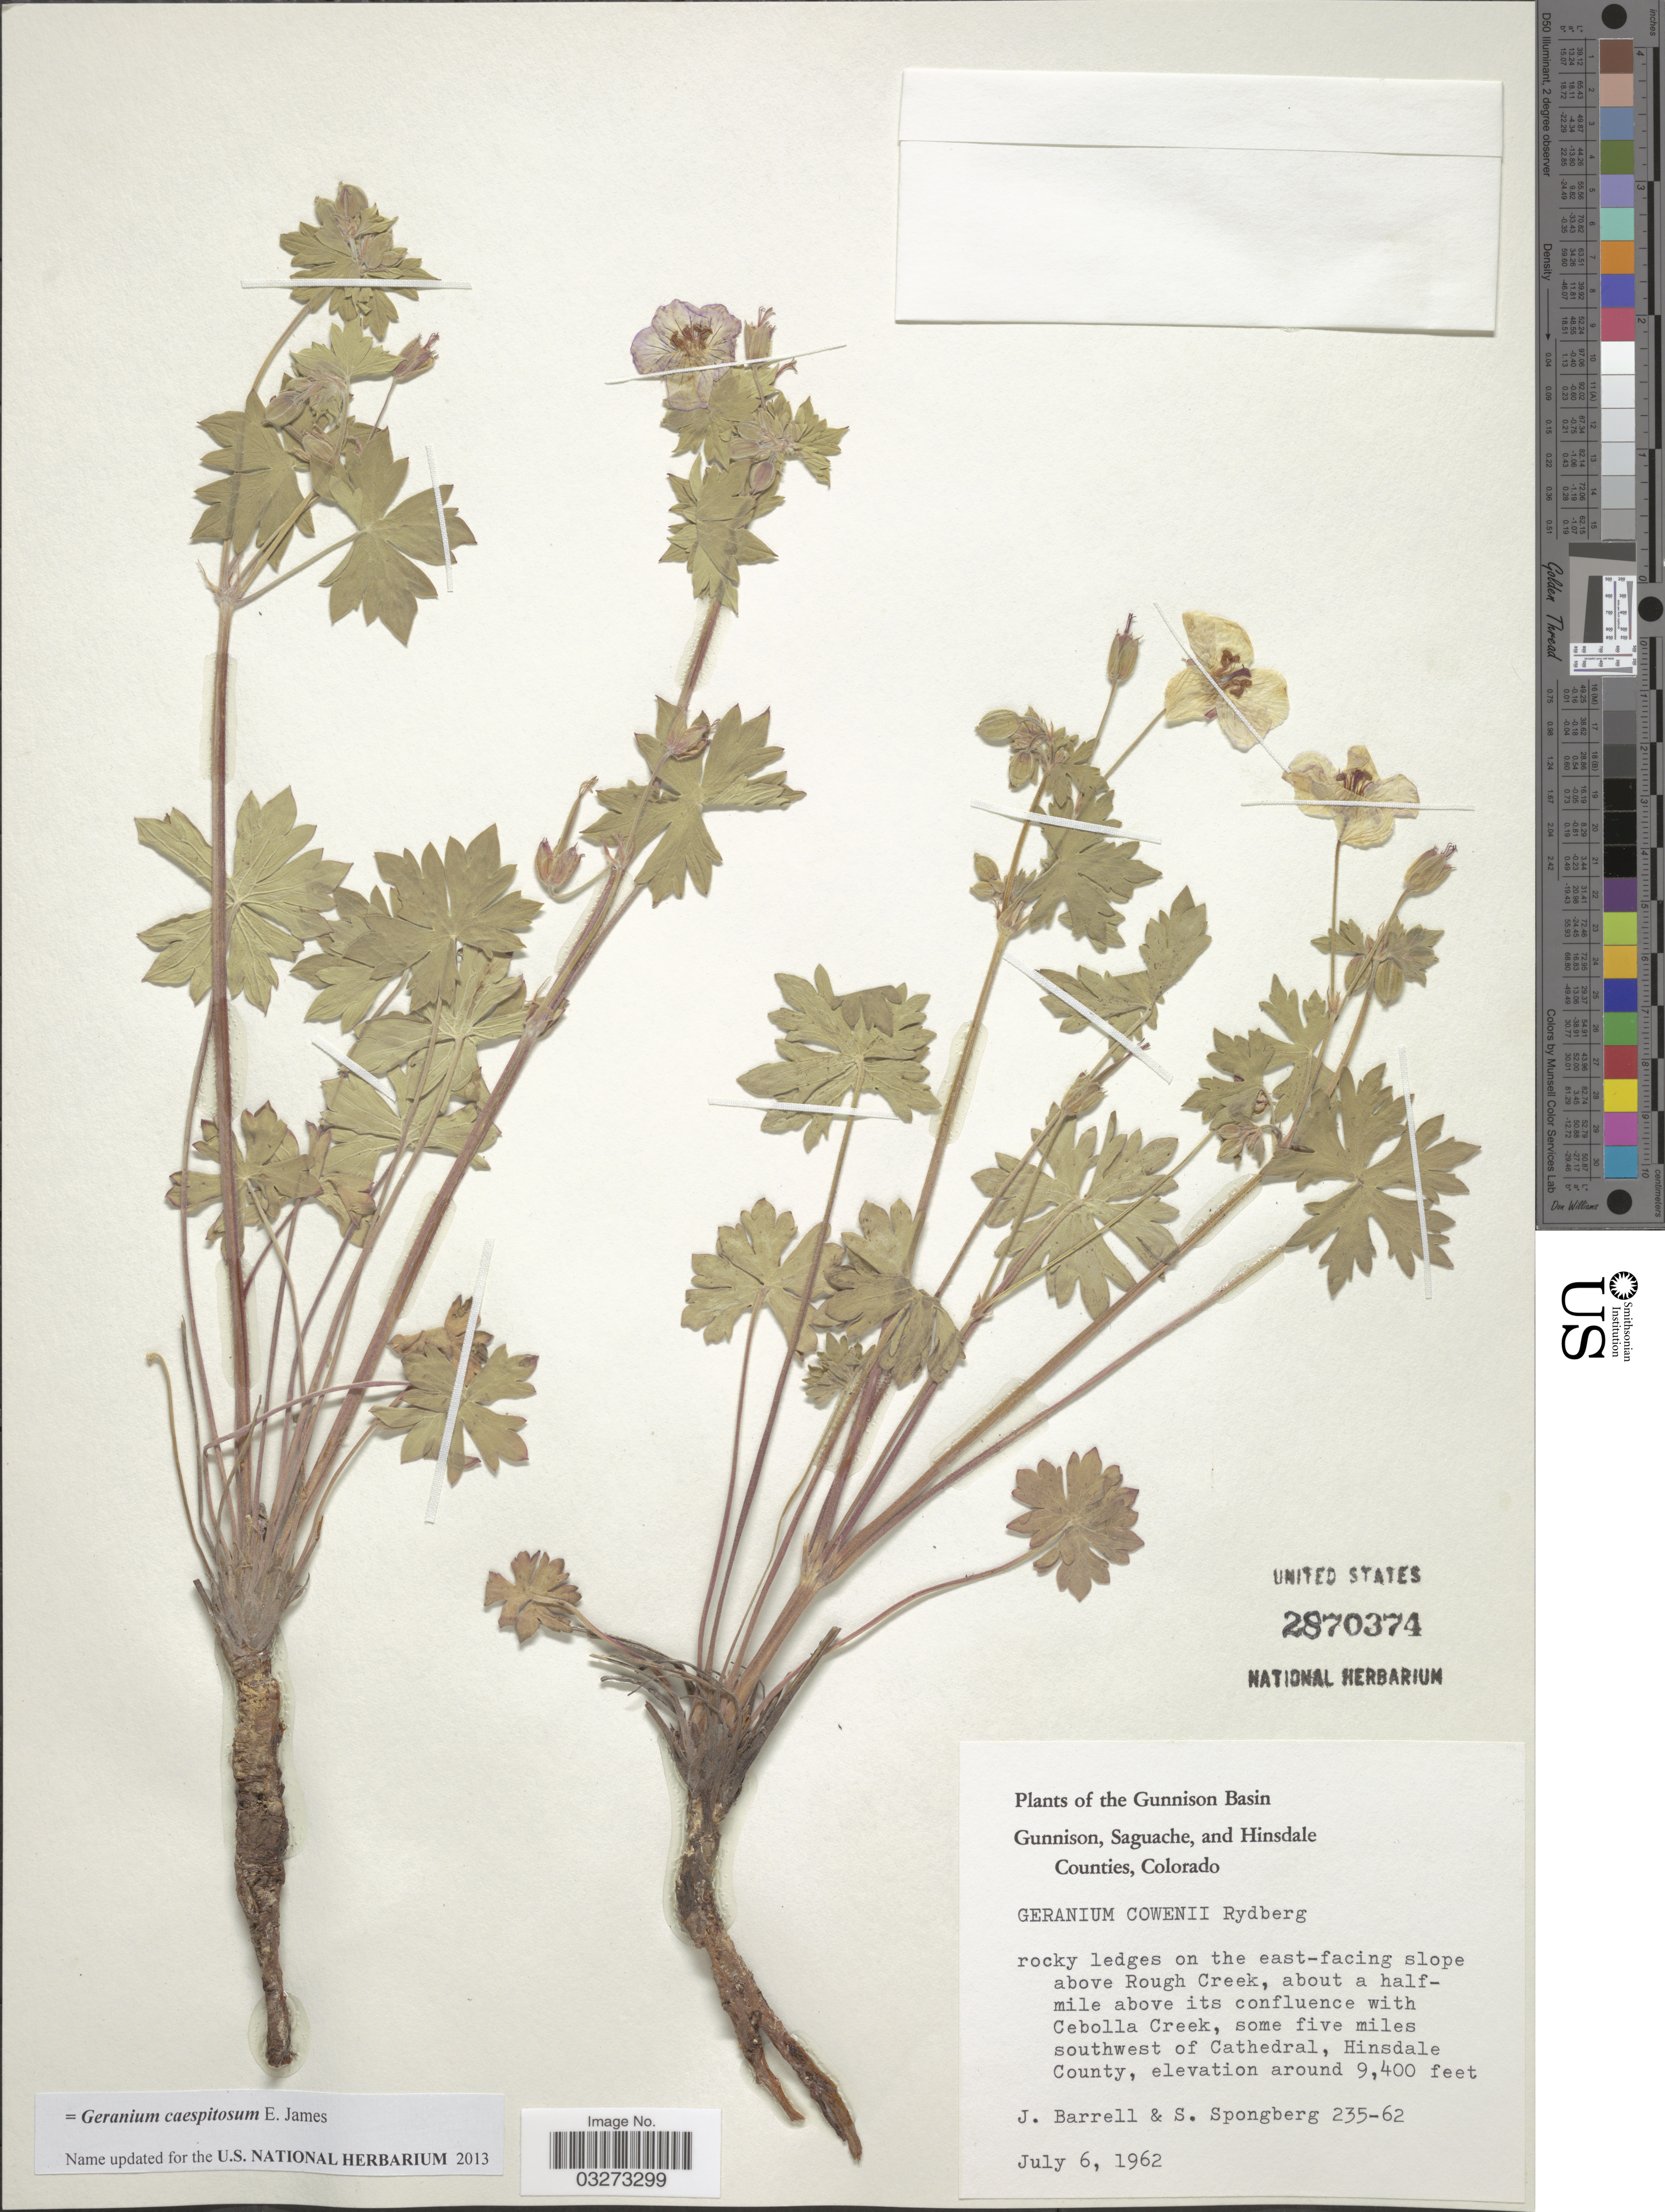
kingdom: Plantae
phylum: Tracheophyta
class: Magnoliopsida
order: Geraniales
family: Geraniaceae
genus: Geranium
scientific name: Geranium caespitosum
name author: E. James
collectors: J. Barrell & S. A.Spongberg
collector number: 235-62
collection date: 1962-07-06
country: United States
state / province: Colorado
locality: The Gunnison Basin. Rocky ledges on the east-facing slope above Rough Creek, about a half-mile above its confluence with Cebolla Creek, some five miles southwest of Cathedral, Hinsdale County.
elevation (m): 2865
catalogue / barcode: US 2870374